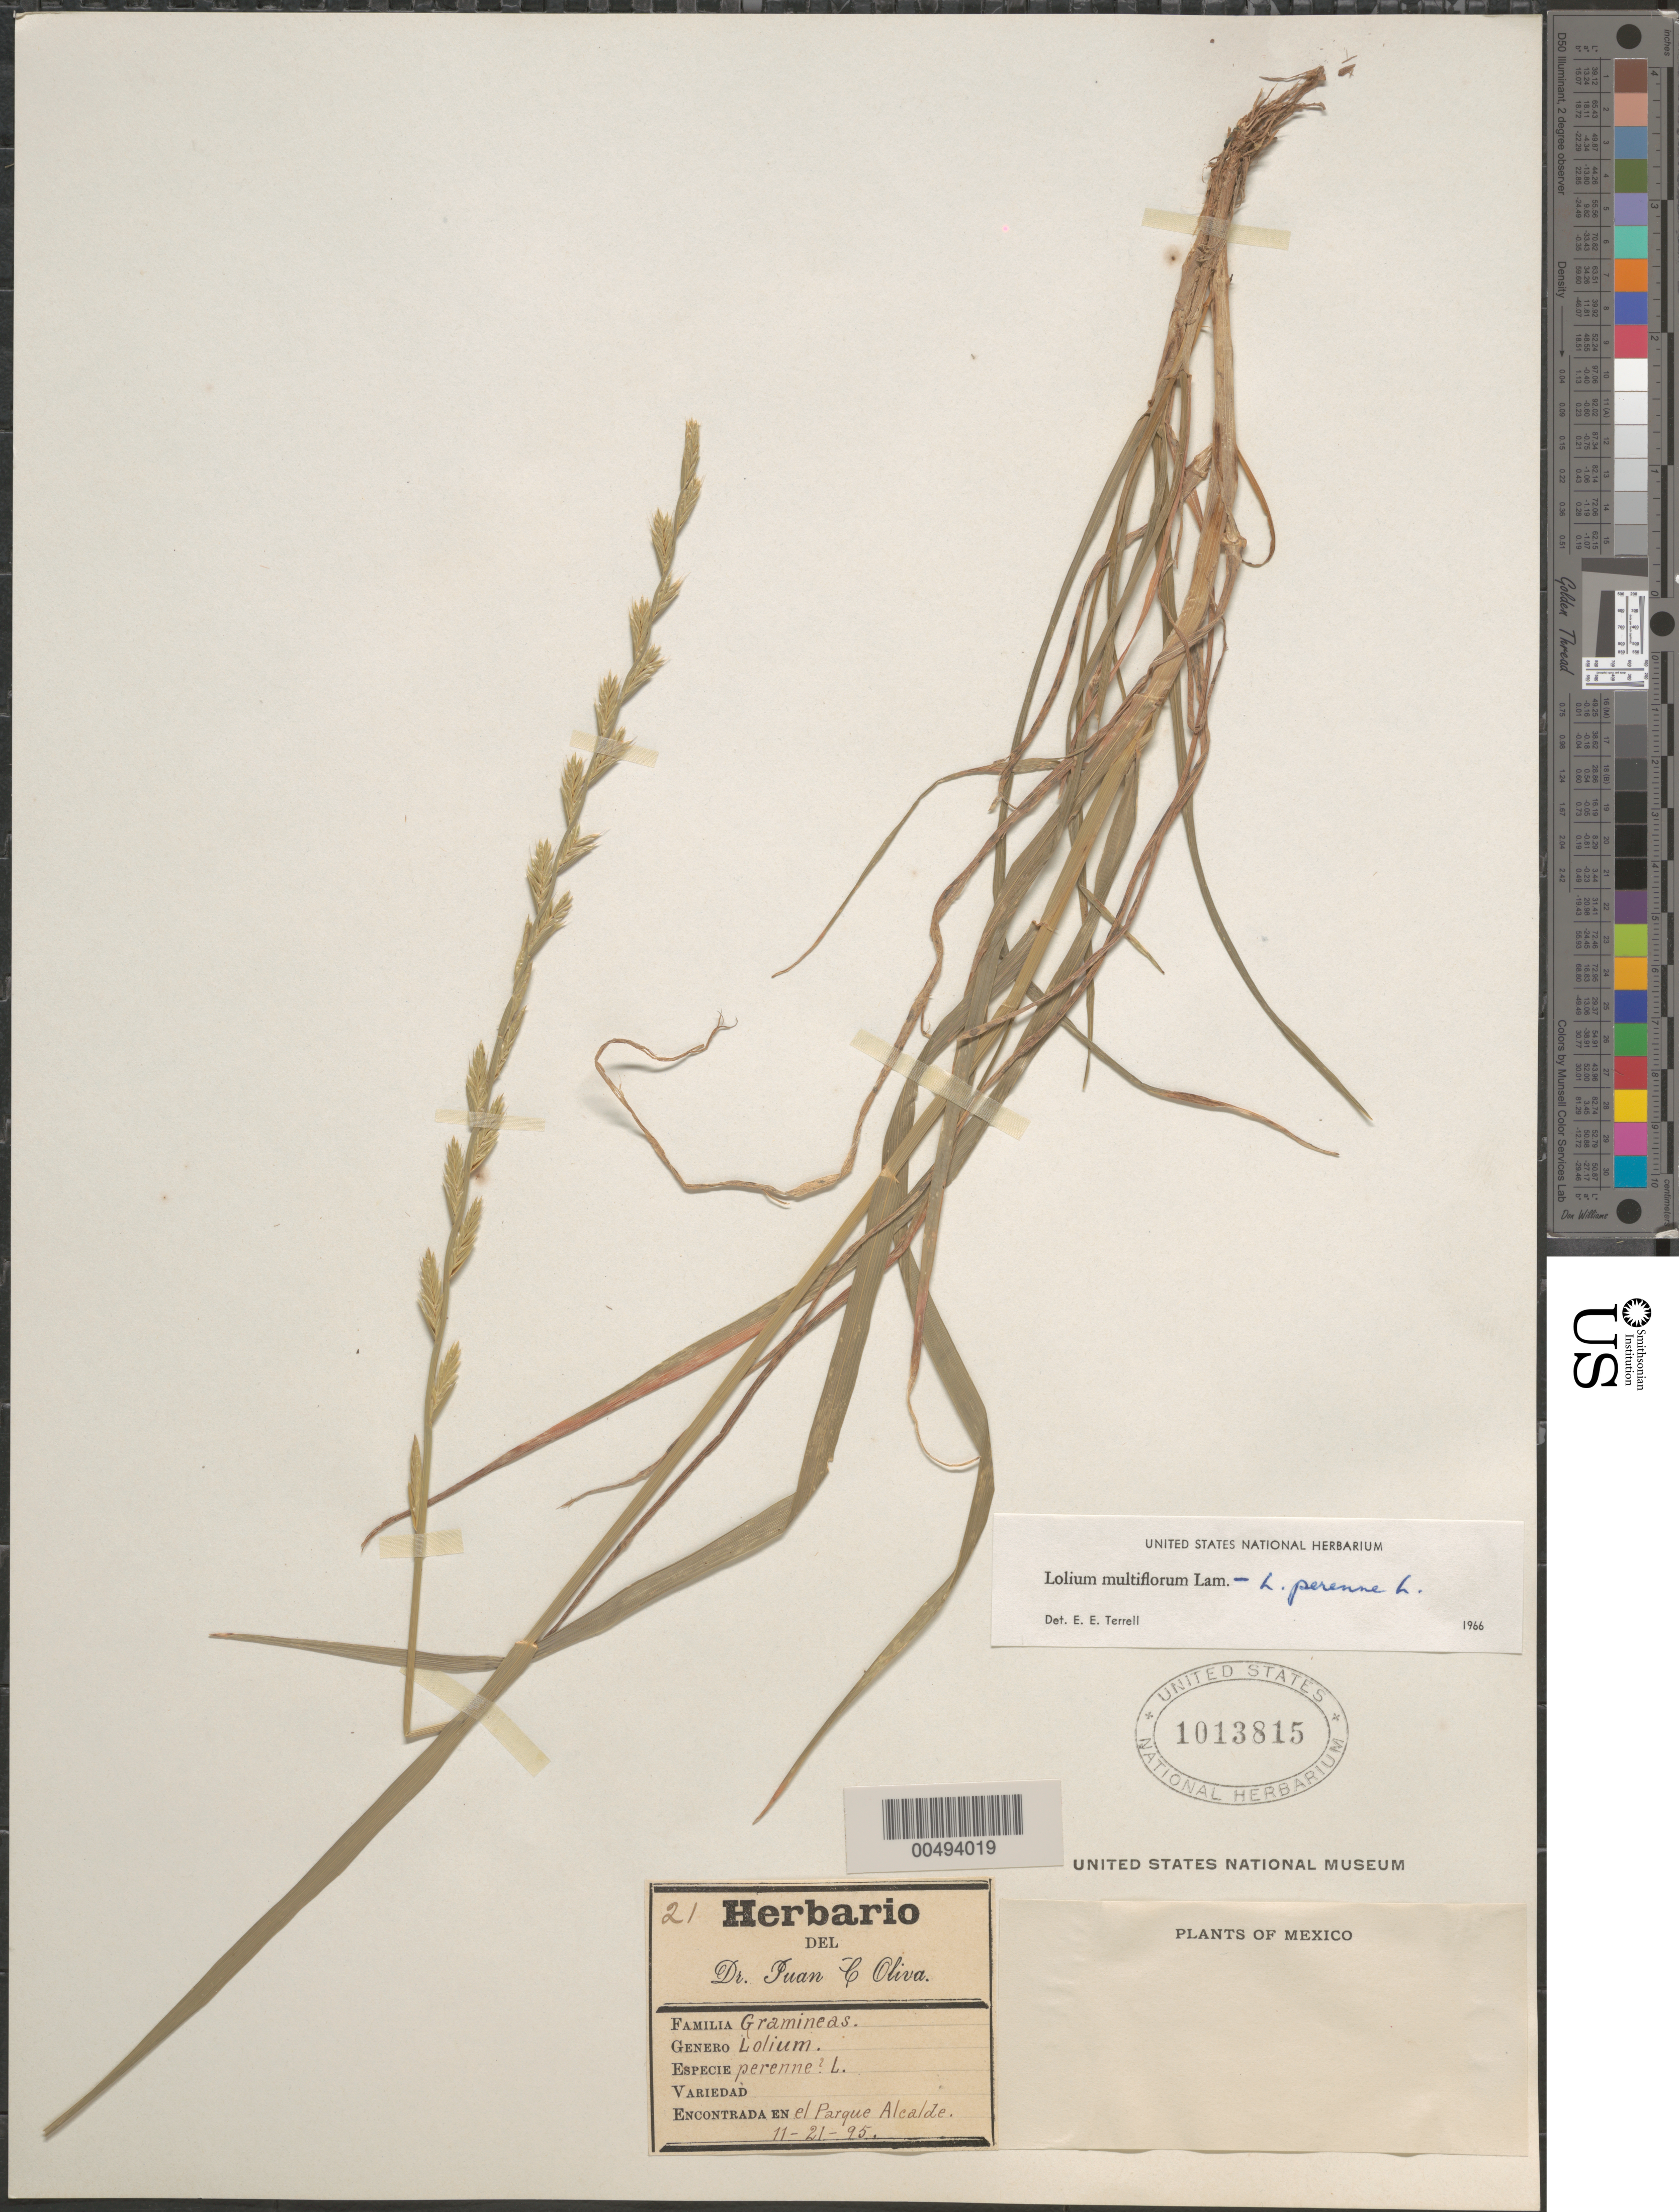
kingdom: Plantae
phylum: Tracheophyta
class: Liliopsida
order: Poales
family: Poaceae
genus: Lolium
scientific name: Lolium multiflorum x L. perenne L.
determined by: Terrell, E. E.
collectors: J. C. Oliva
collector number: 21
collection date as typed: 21 Nov 1895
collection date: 1895-11-21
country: Mexico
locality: El Parque Alclade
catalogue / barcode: US 1013815